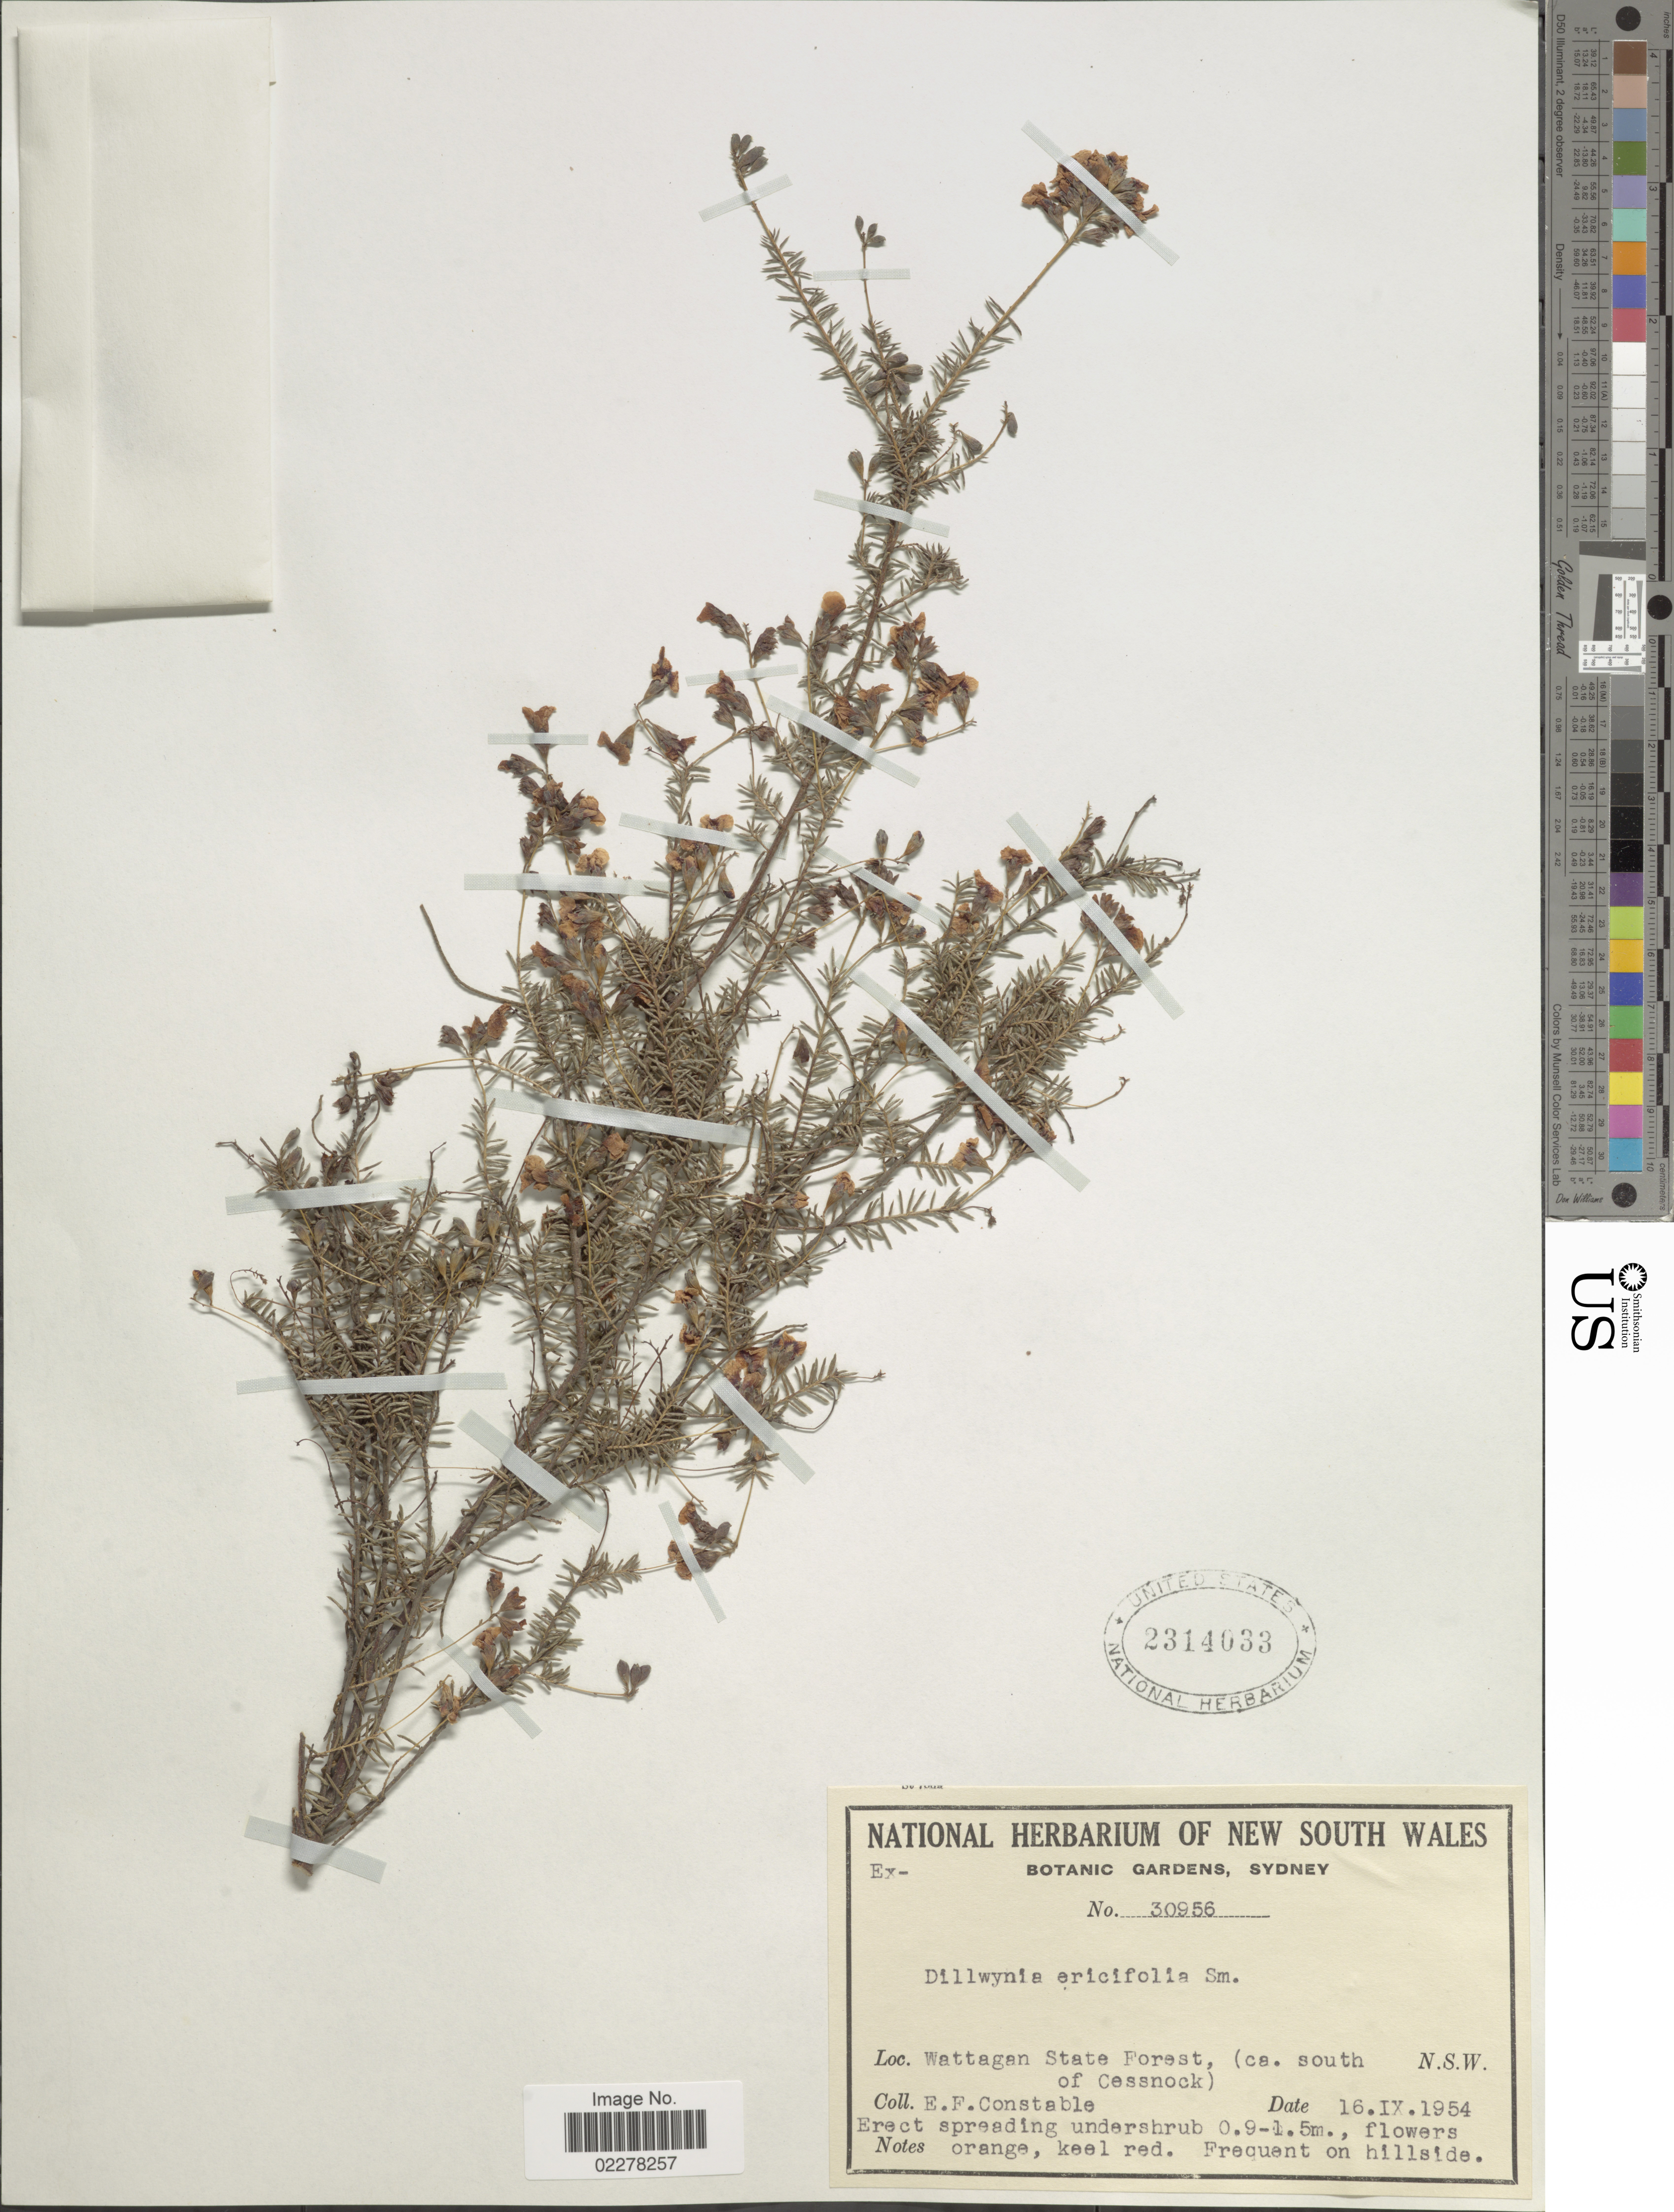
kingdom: Plantae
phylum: Tracheophyta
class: Magnoliopsida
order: Fabales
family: Fabaceae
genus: Dillwynia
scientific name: Dillwynia ericifolia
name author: Sm.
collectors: E. F. Constable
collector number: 30956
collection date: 1954-09-16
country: Australia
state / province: New South Wales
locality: Wattagan State Forest, (ca. south of Cessnock). N.S.W.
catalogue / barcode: US 2314033